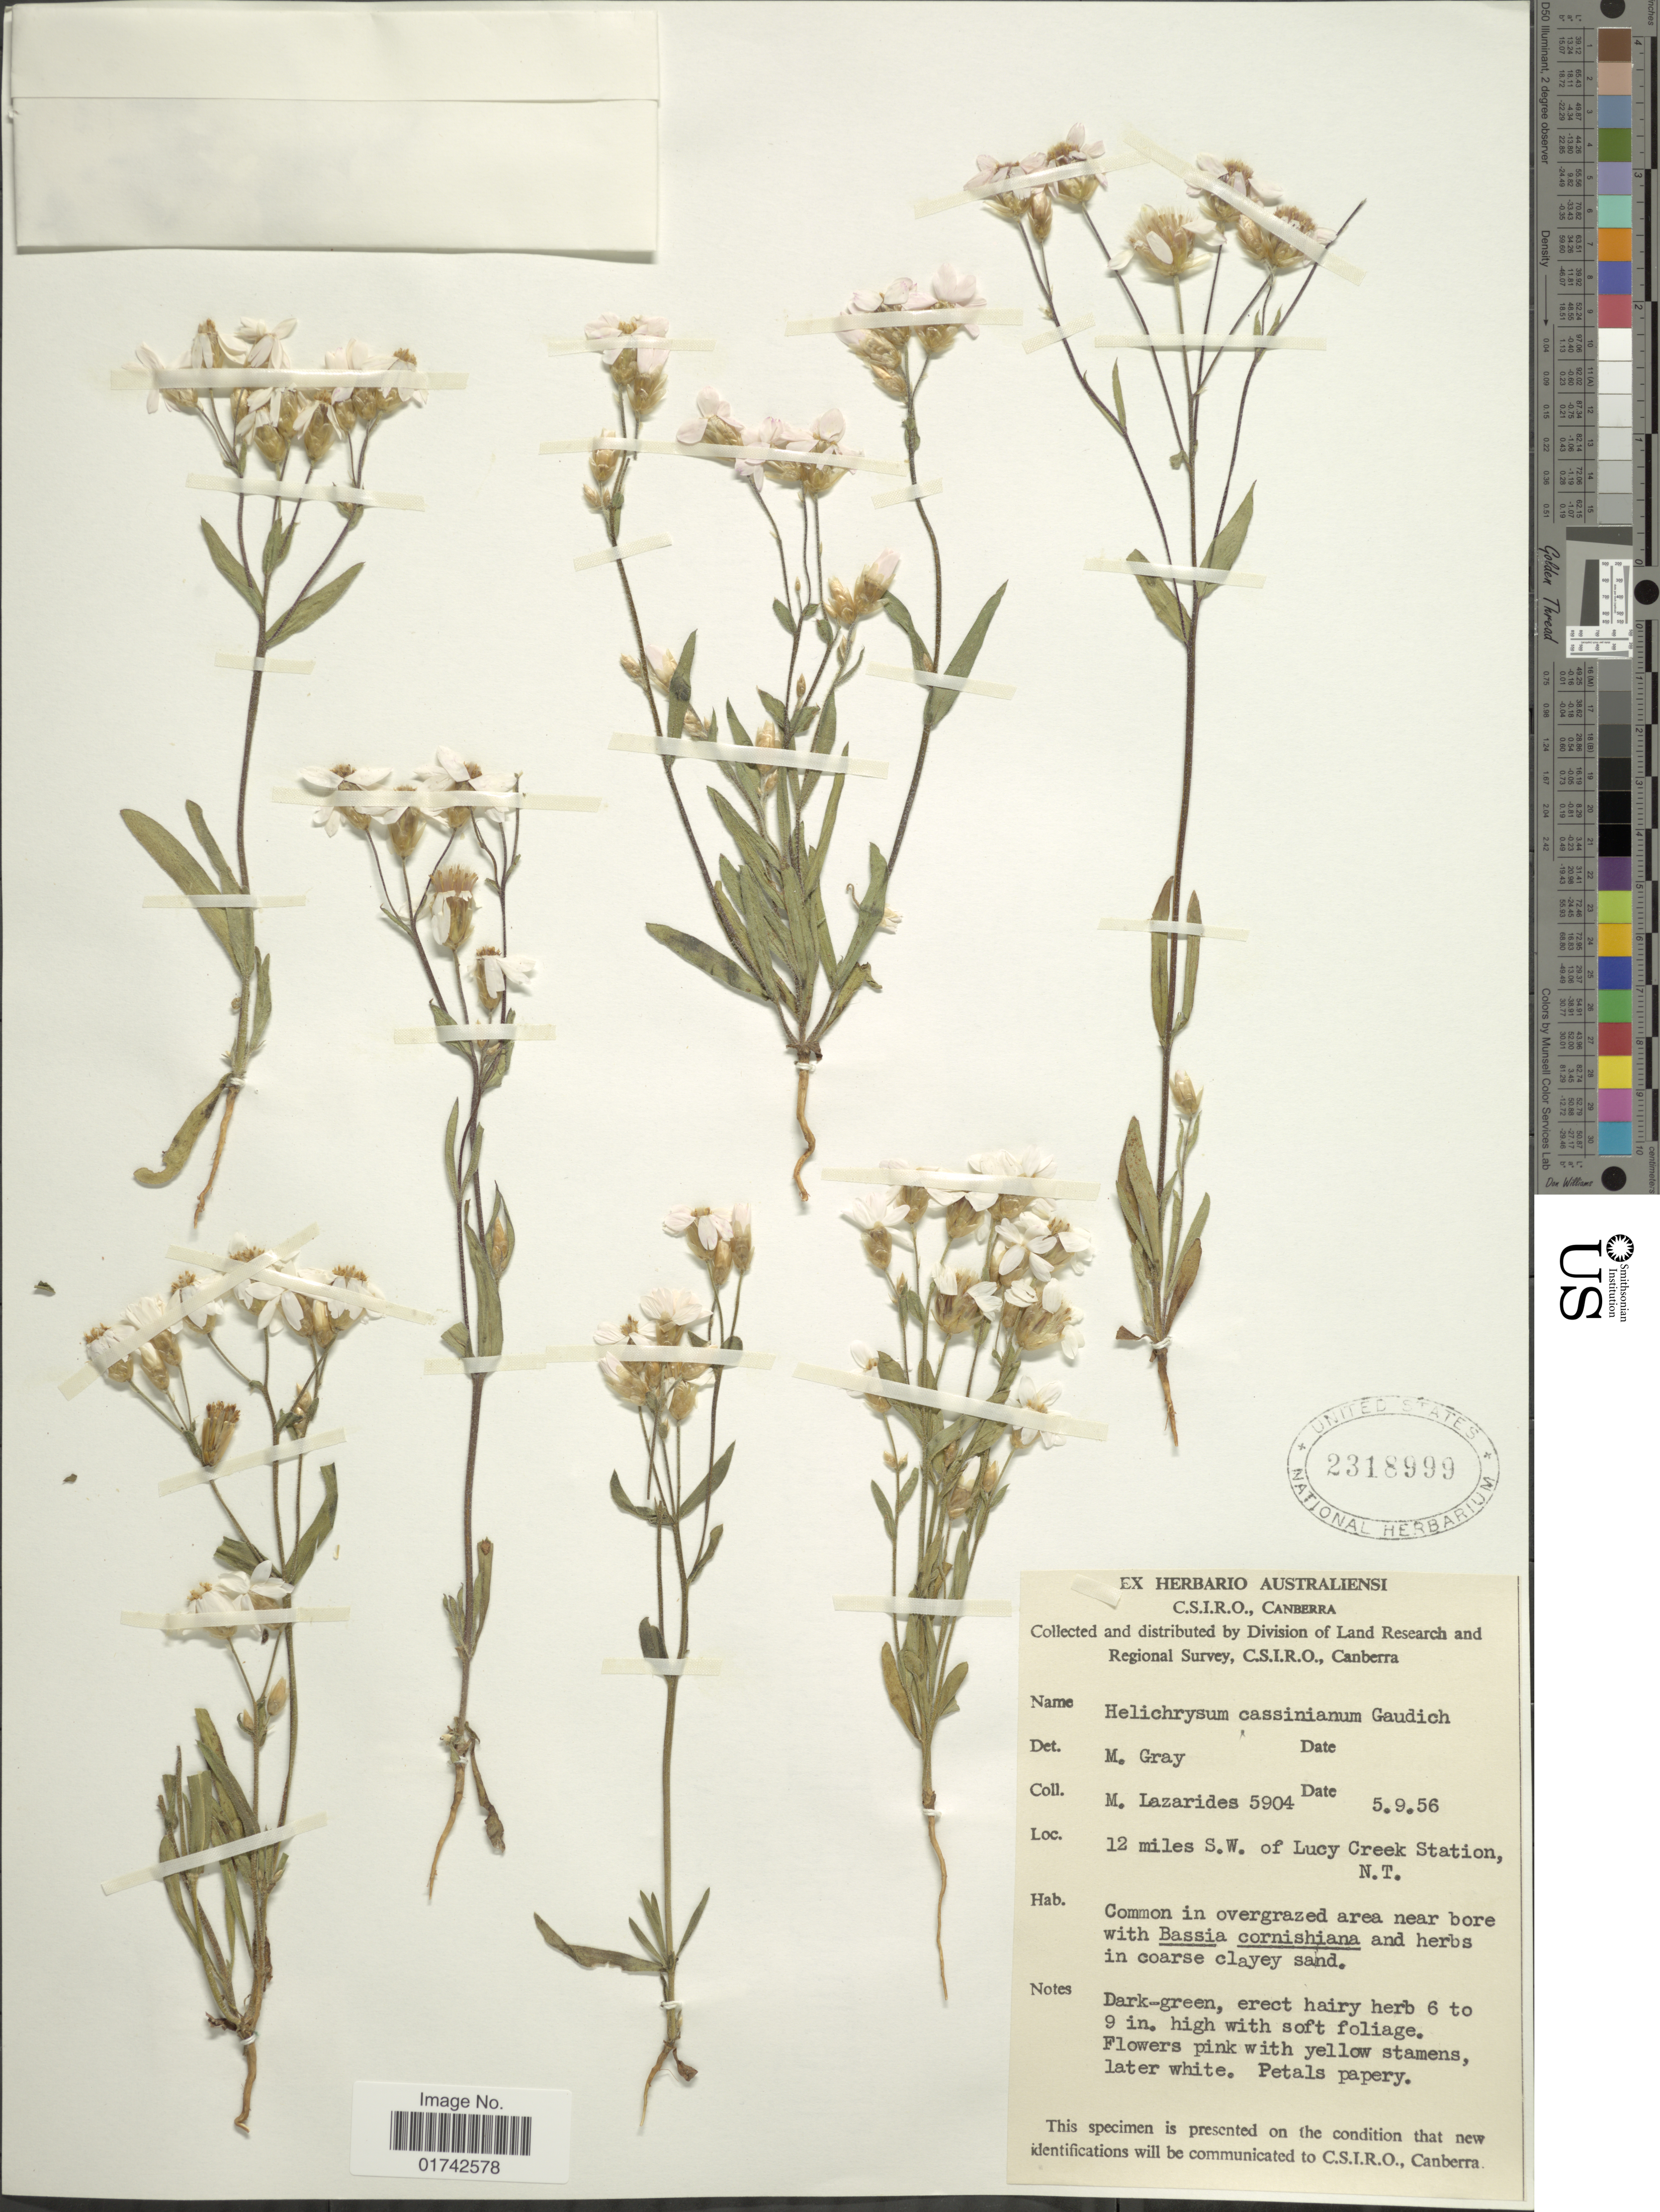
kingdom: Plantae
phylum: Tracheophyta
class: Magnoliopsida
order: Asterales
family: Asteraceae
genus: Helichrysum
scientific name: Helichrysum cassinianum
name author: Gaudich.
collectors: M. Lazarides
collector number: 5904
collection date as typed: Transcribed d/m/y: 5/9/56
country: Australia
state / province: Northern Territory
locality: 12 miles S.W. of Lucy Creek Station, N.T.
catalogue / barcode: US 2318999